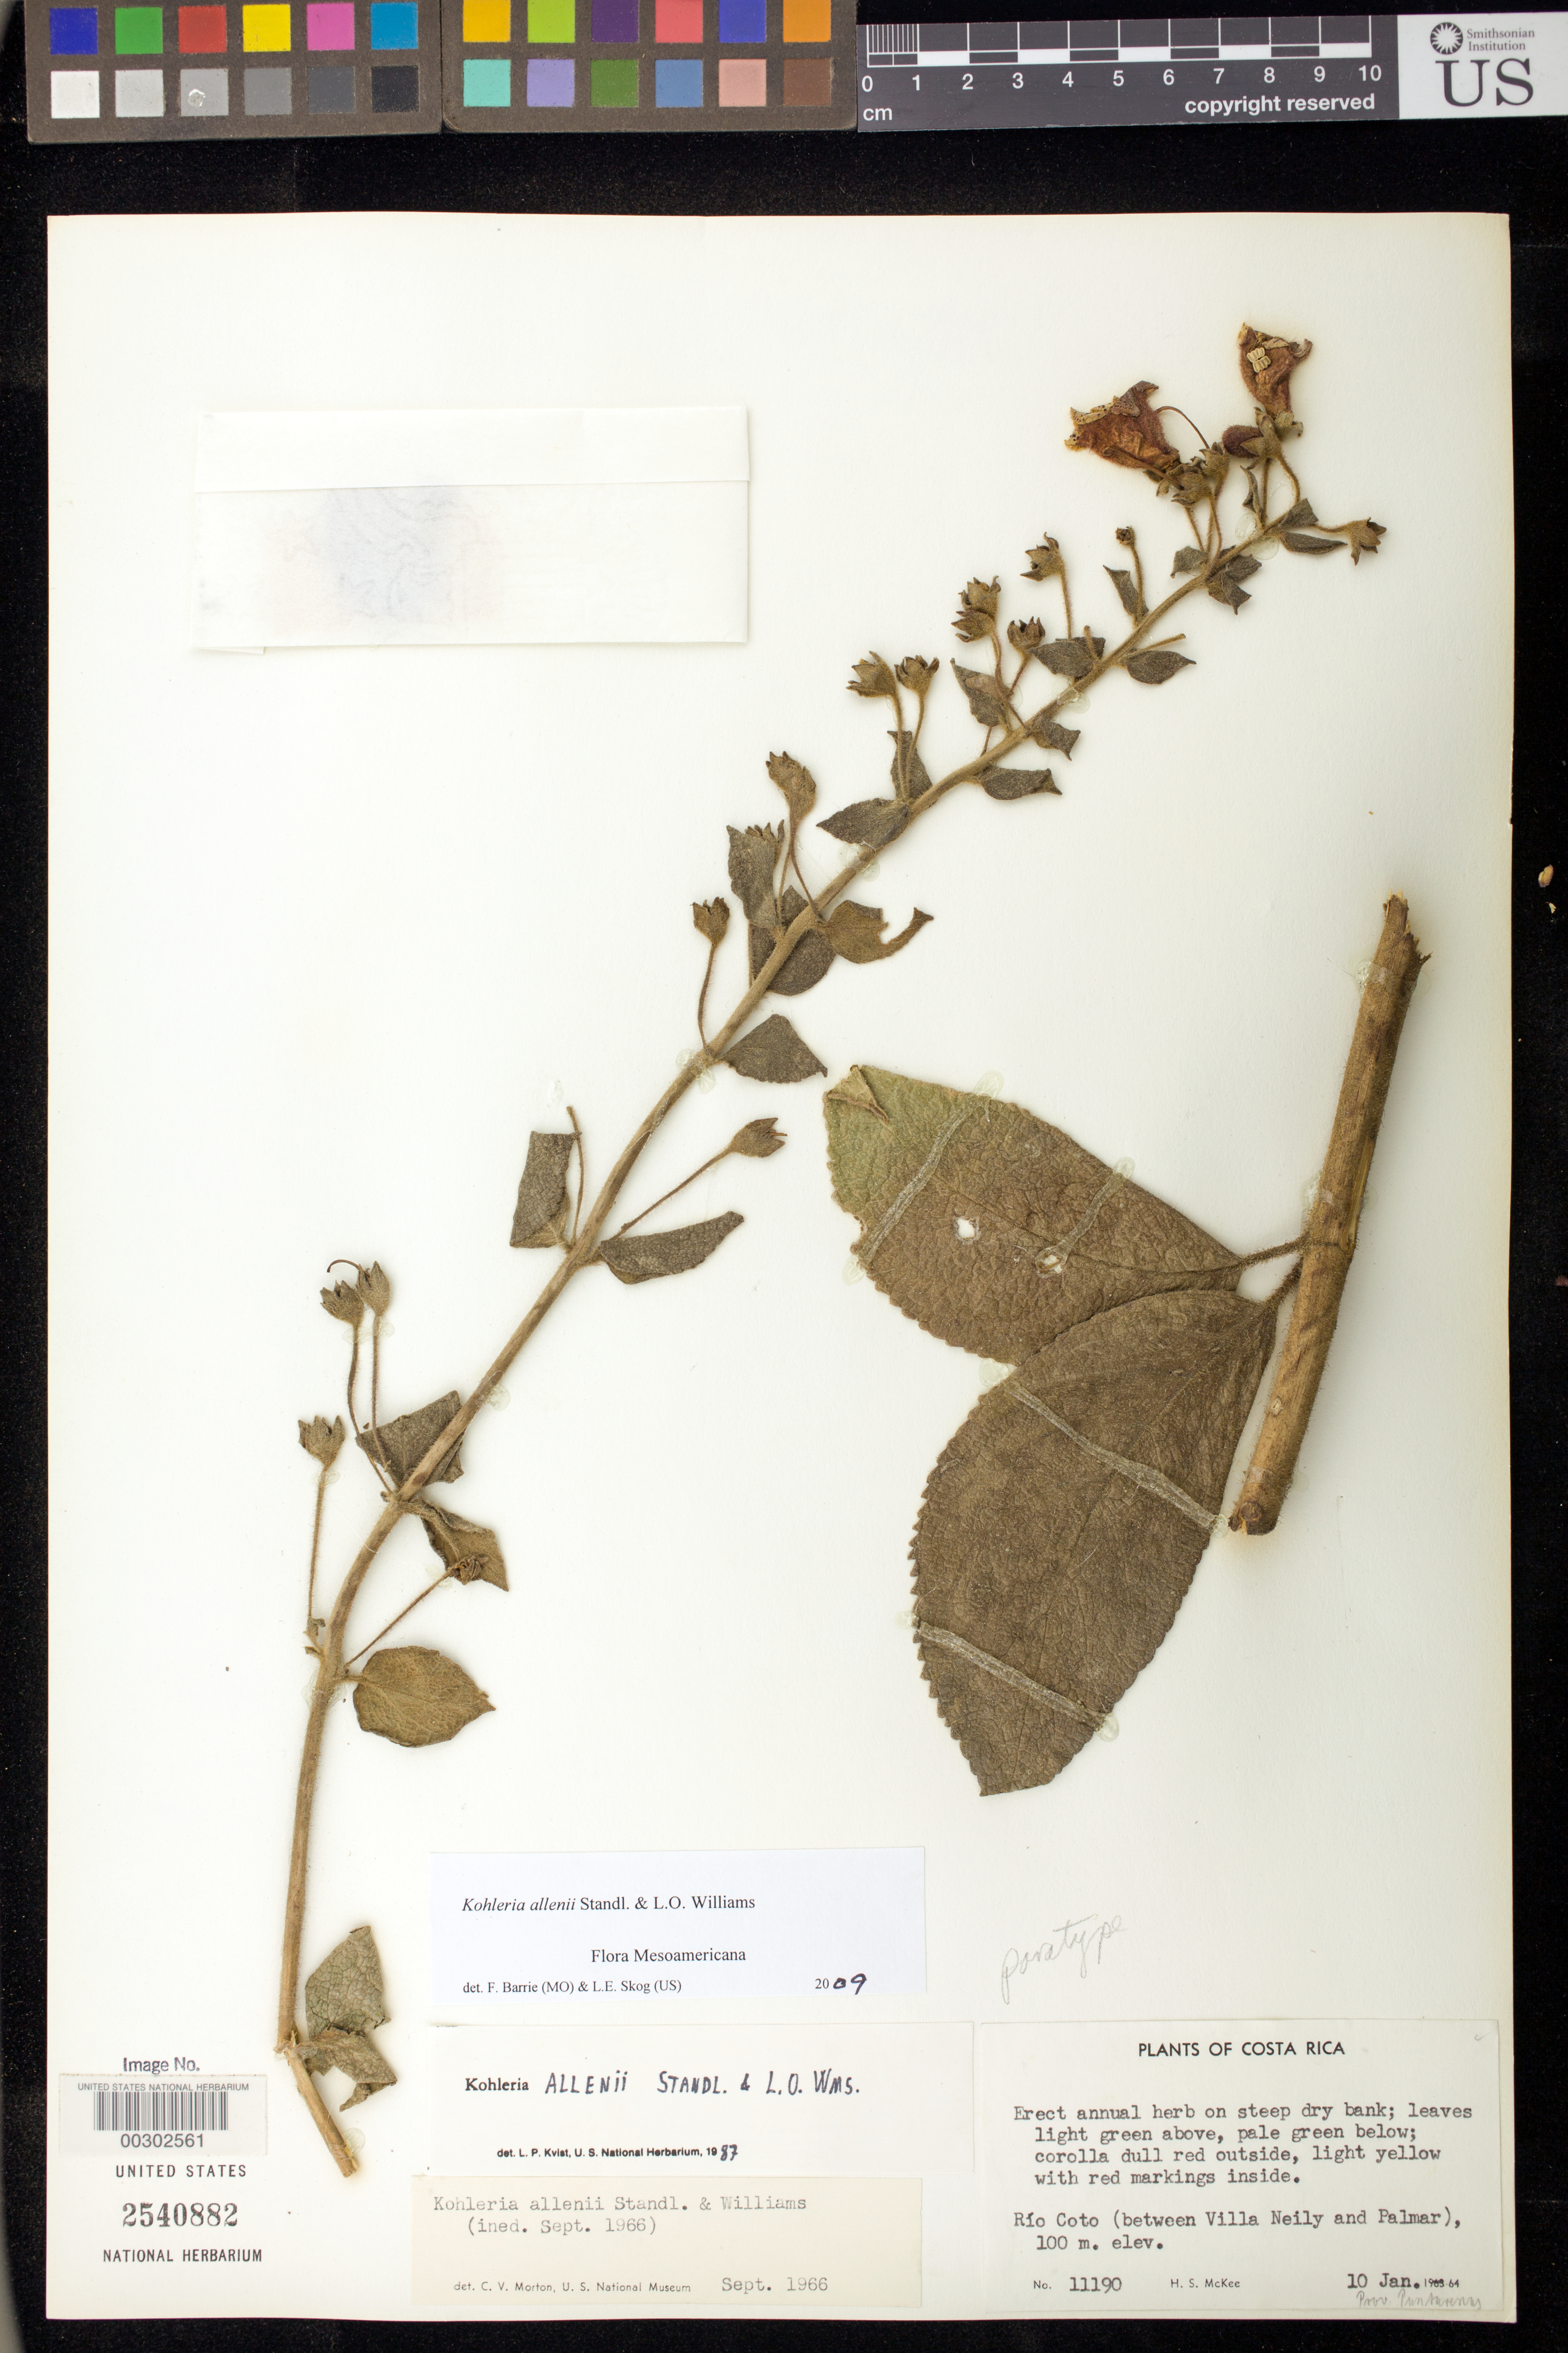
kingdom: Plantae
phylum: Tracheophyta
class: Magnoliopsida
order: Lamiales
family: Gesneriaceae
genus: Kohleria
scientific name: Kohleria allenii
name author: Standl. & L.O. Williams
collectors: H. S. McKee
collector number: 11190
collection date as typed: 10 Jan 1964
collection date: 1964-01-10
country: Costa Rica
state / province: Puntarenas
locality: Rio Coto (between Villa Neily and Palmar)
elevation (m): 100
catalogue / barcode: US 2540882